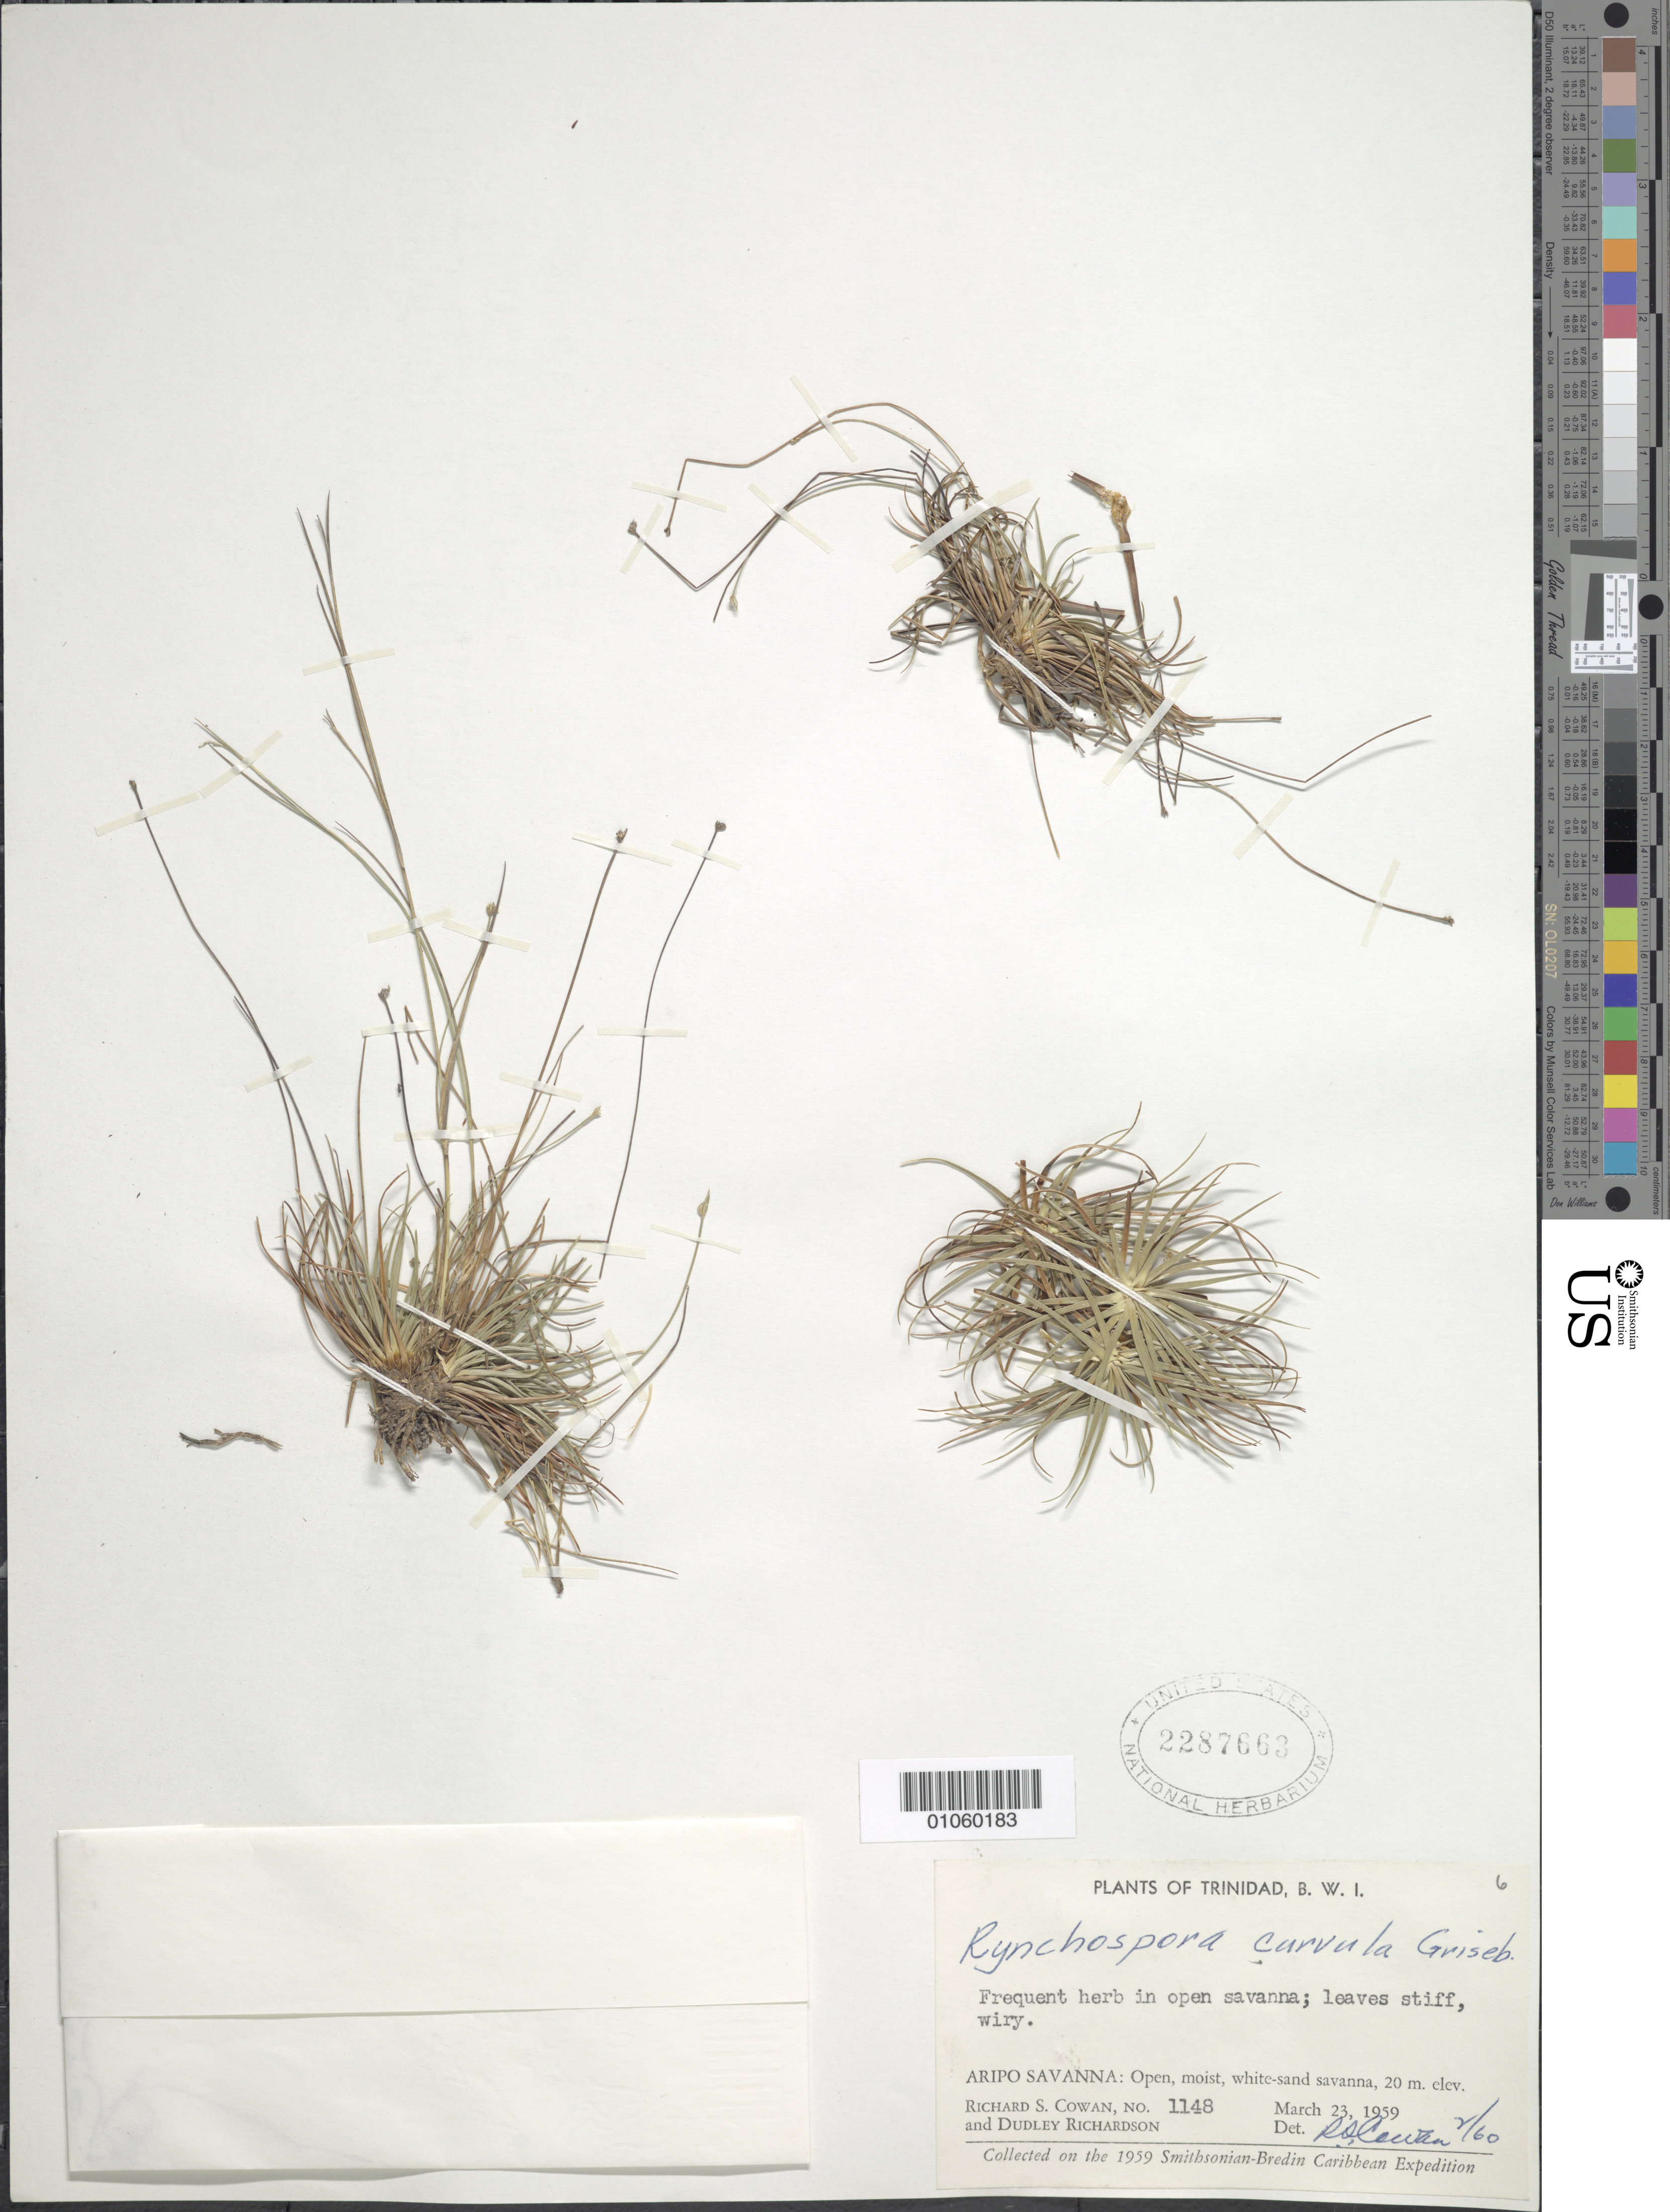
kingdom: Plantae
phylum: Tracheophyta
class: Liliopsida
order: Poales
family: Cyperaceae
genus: Rhynchospora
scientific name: Rhynchospora curvula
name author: Griseb.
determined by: Alves, K.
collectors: R. S. Cowan & D. Richardson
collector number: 1148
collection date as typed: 23 Mar 1959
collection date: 1959-03-23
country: Trinidad and Tobago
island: Trinidad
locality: Aripo Savanna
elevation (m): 20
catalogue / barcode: US 2287663